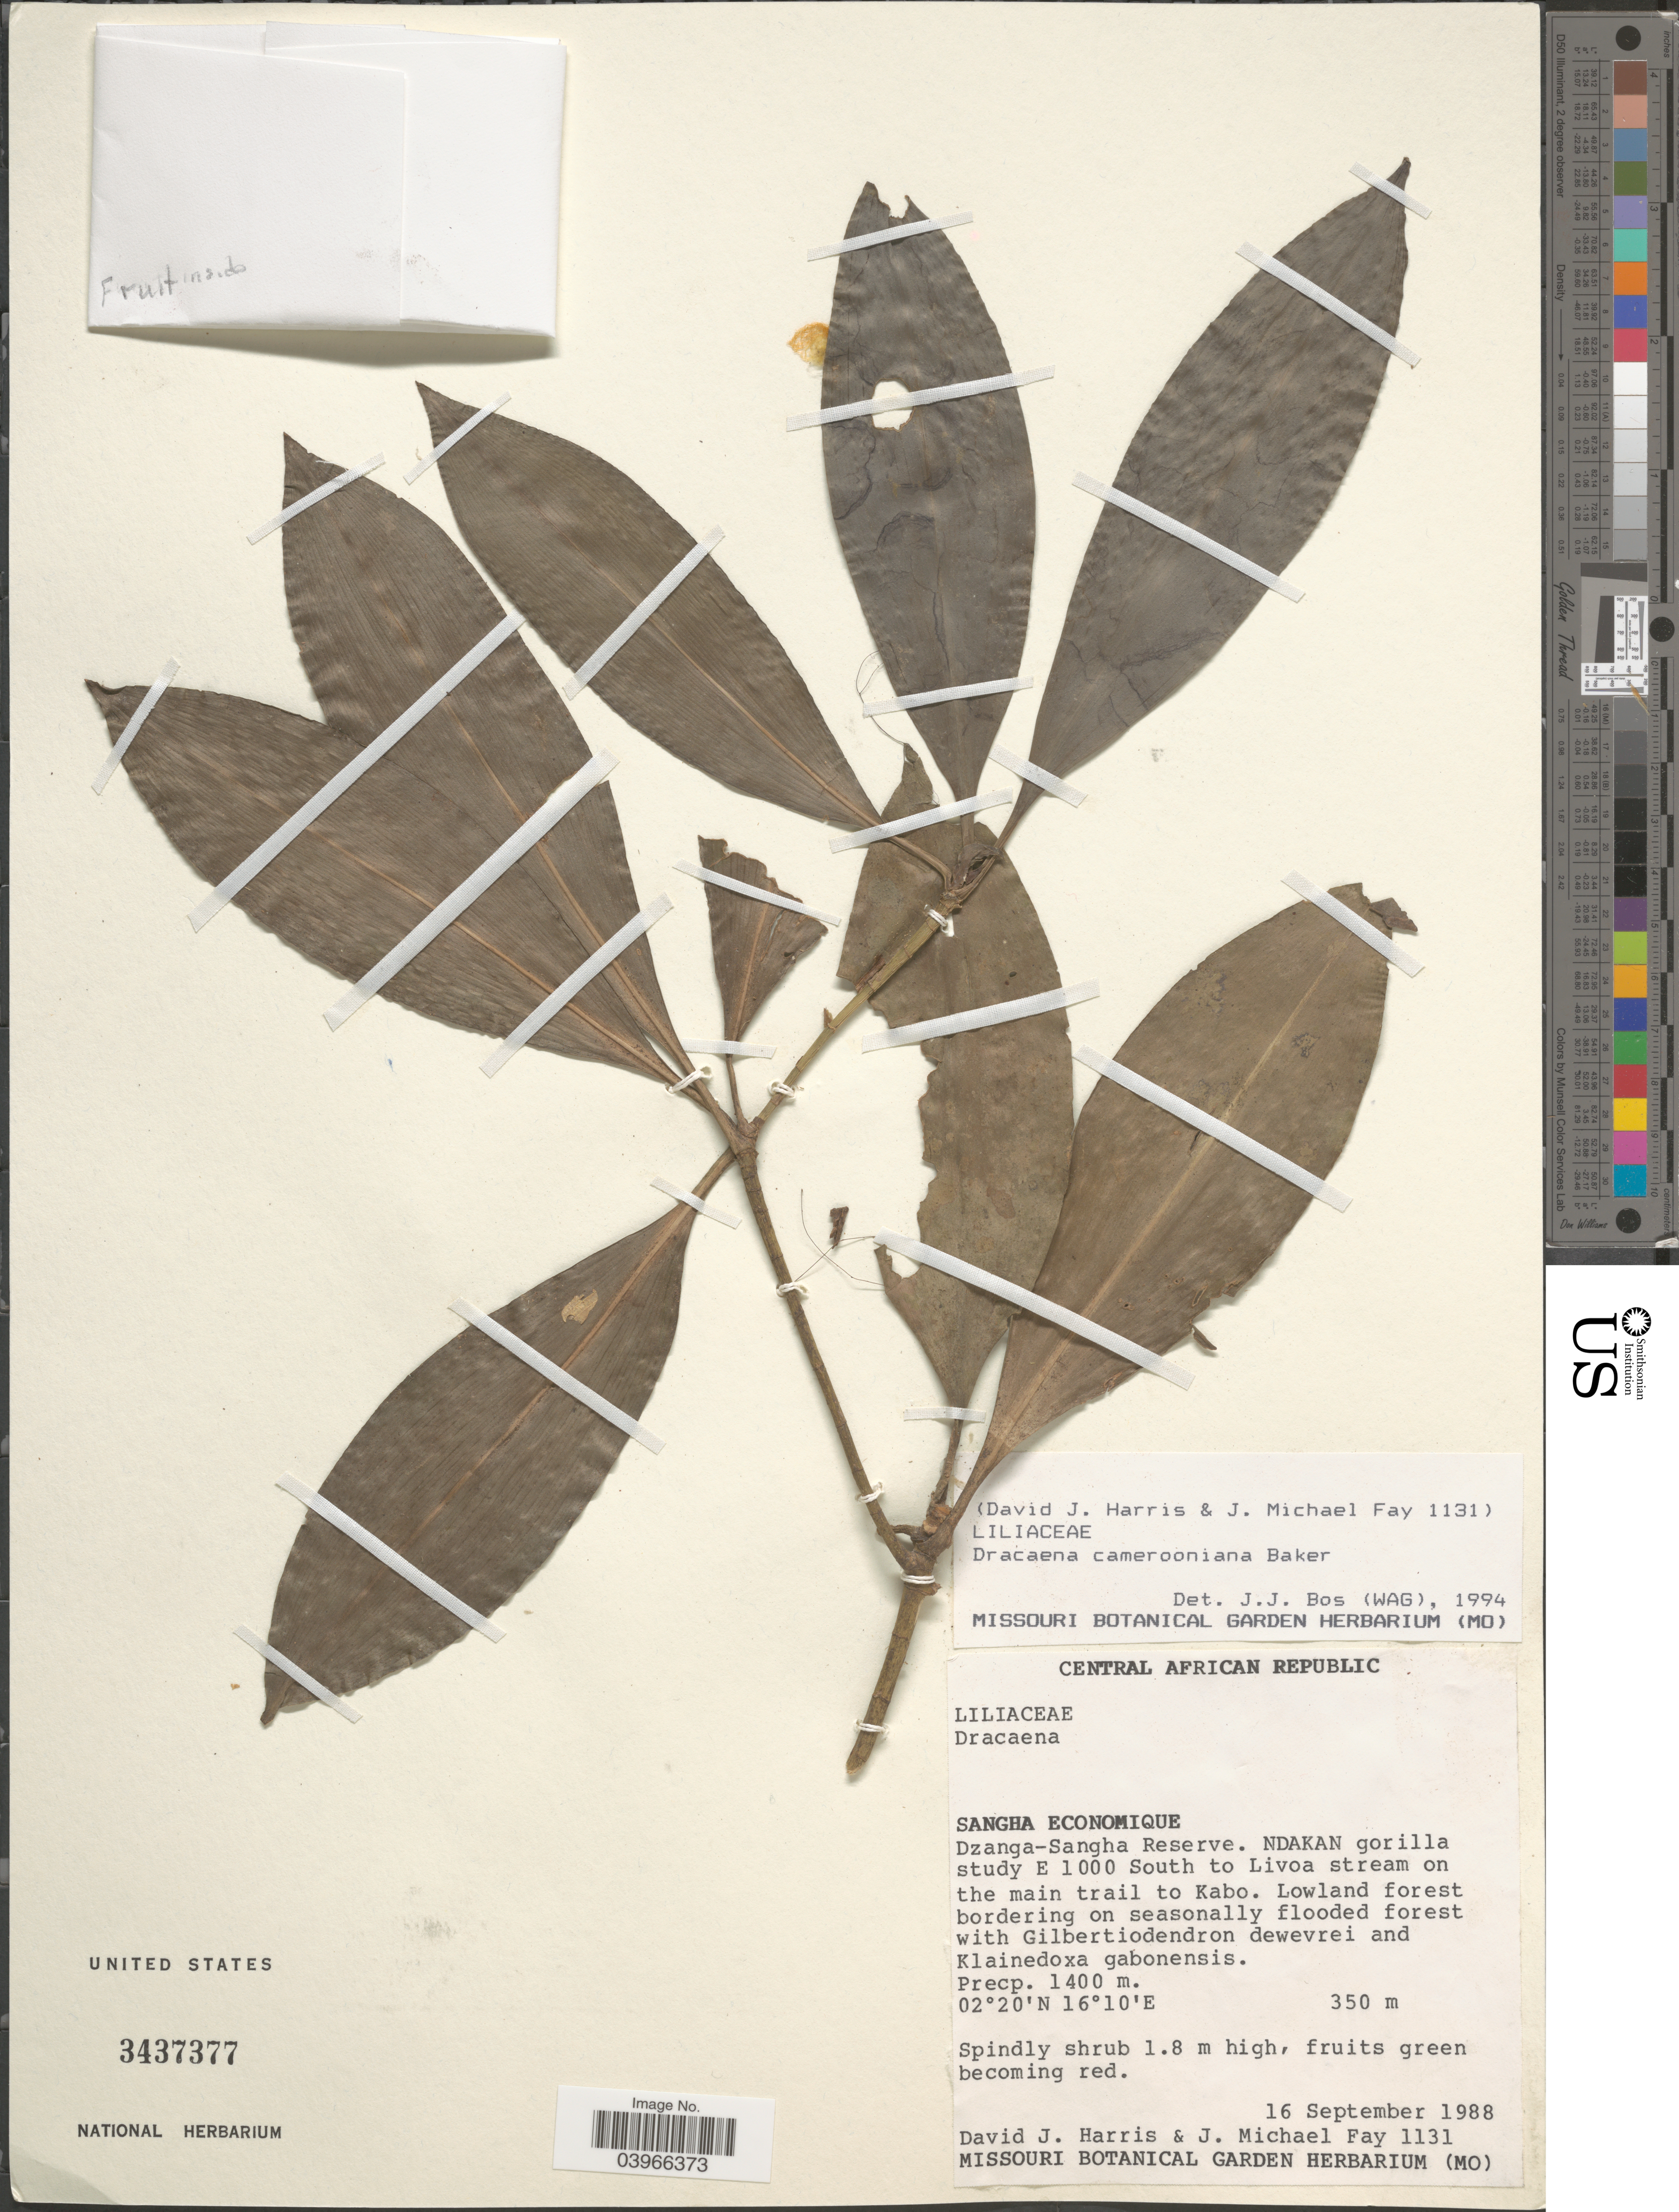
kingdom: Plantae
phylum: Tracheophyta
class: Liliopsida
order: Asparagales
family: Asparagaceae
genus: Dracaena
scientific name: Dracaena camerooniana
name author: Baker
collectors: D. J. Harris & J. M. Fay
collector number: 1131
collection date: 1988-09-16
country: Central African Republic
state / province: Sangha-Mbaere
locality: Sanga Economique. Dzanga-Sangha Reserve. Ndakan gorilla study E 1000 South to Livoa stream on the main trail to Kabo.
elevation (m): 350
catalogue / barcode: US 3437377